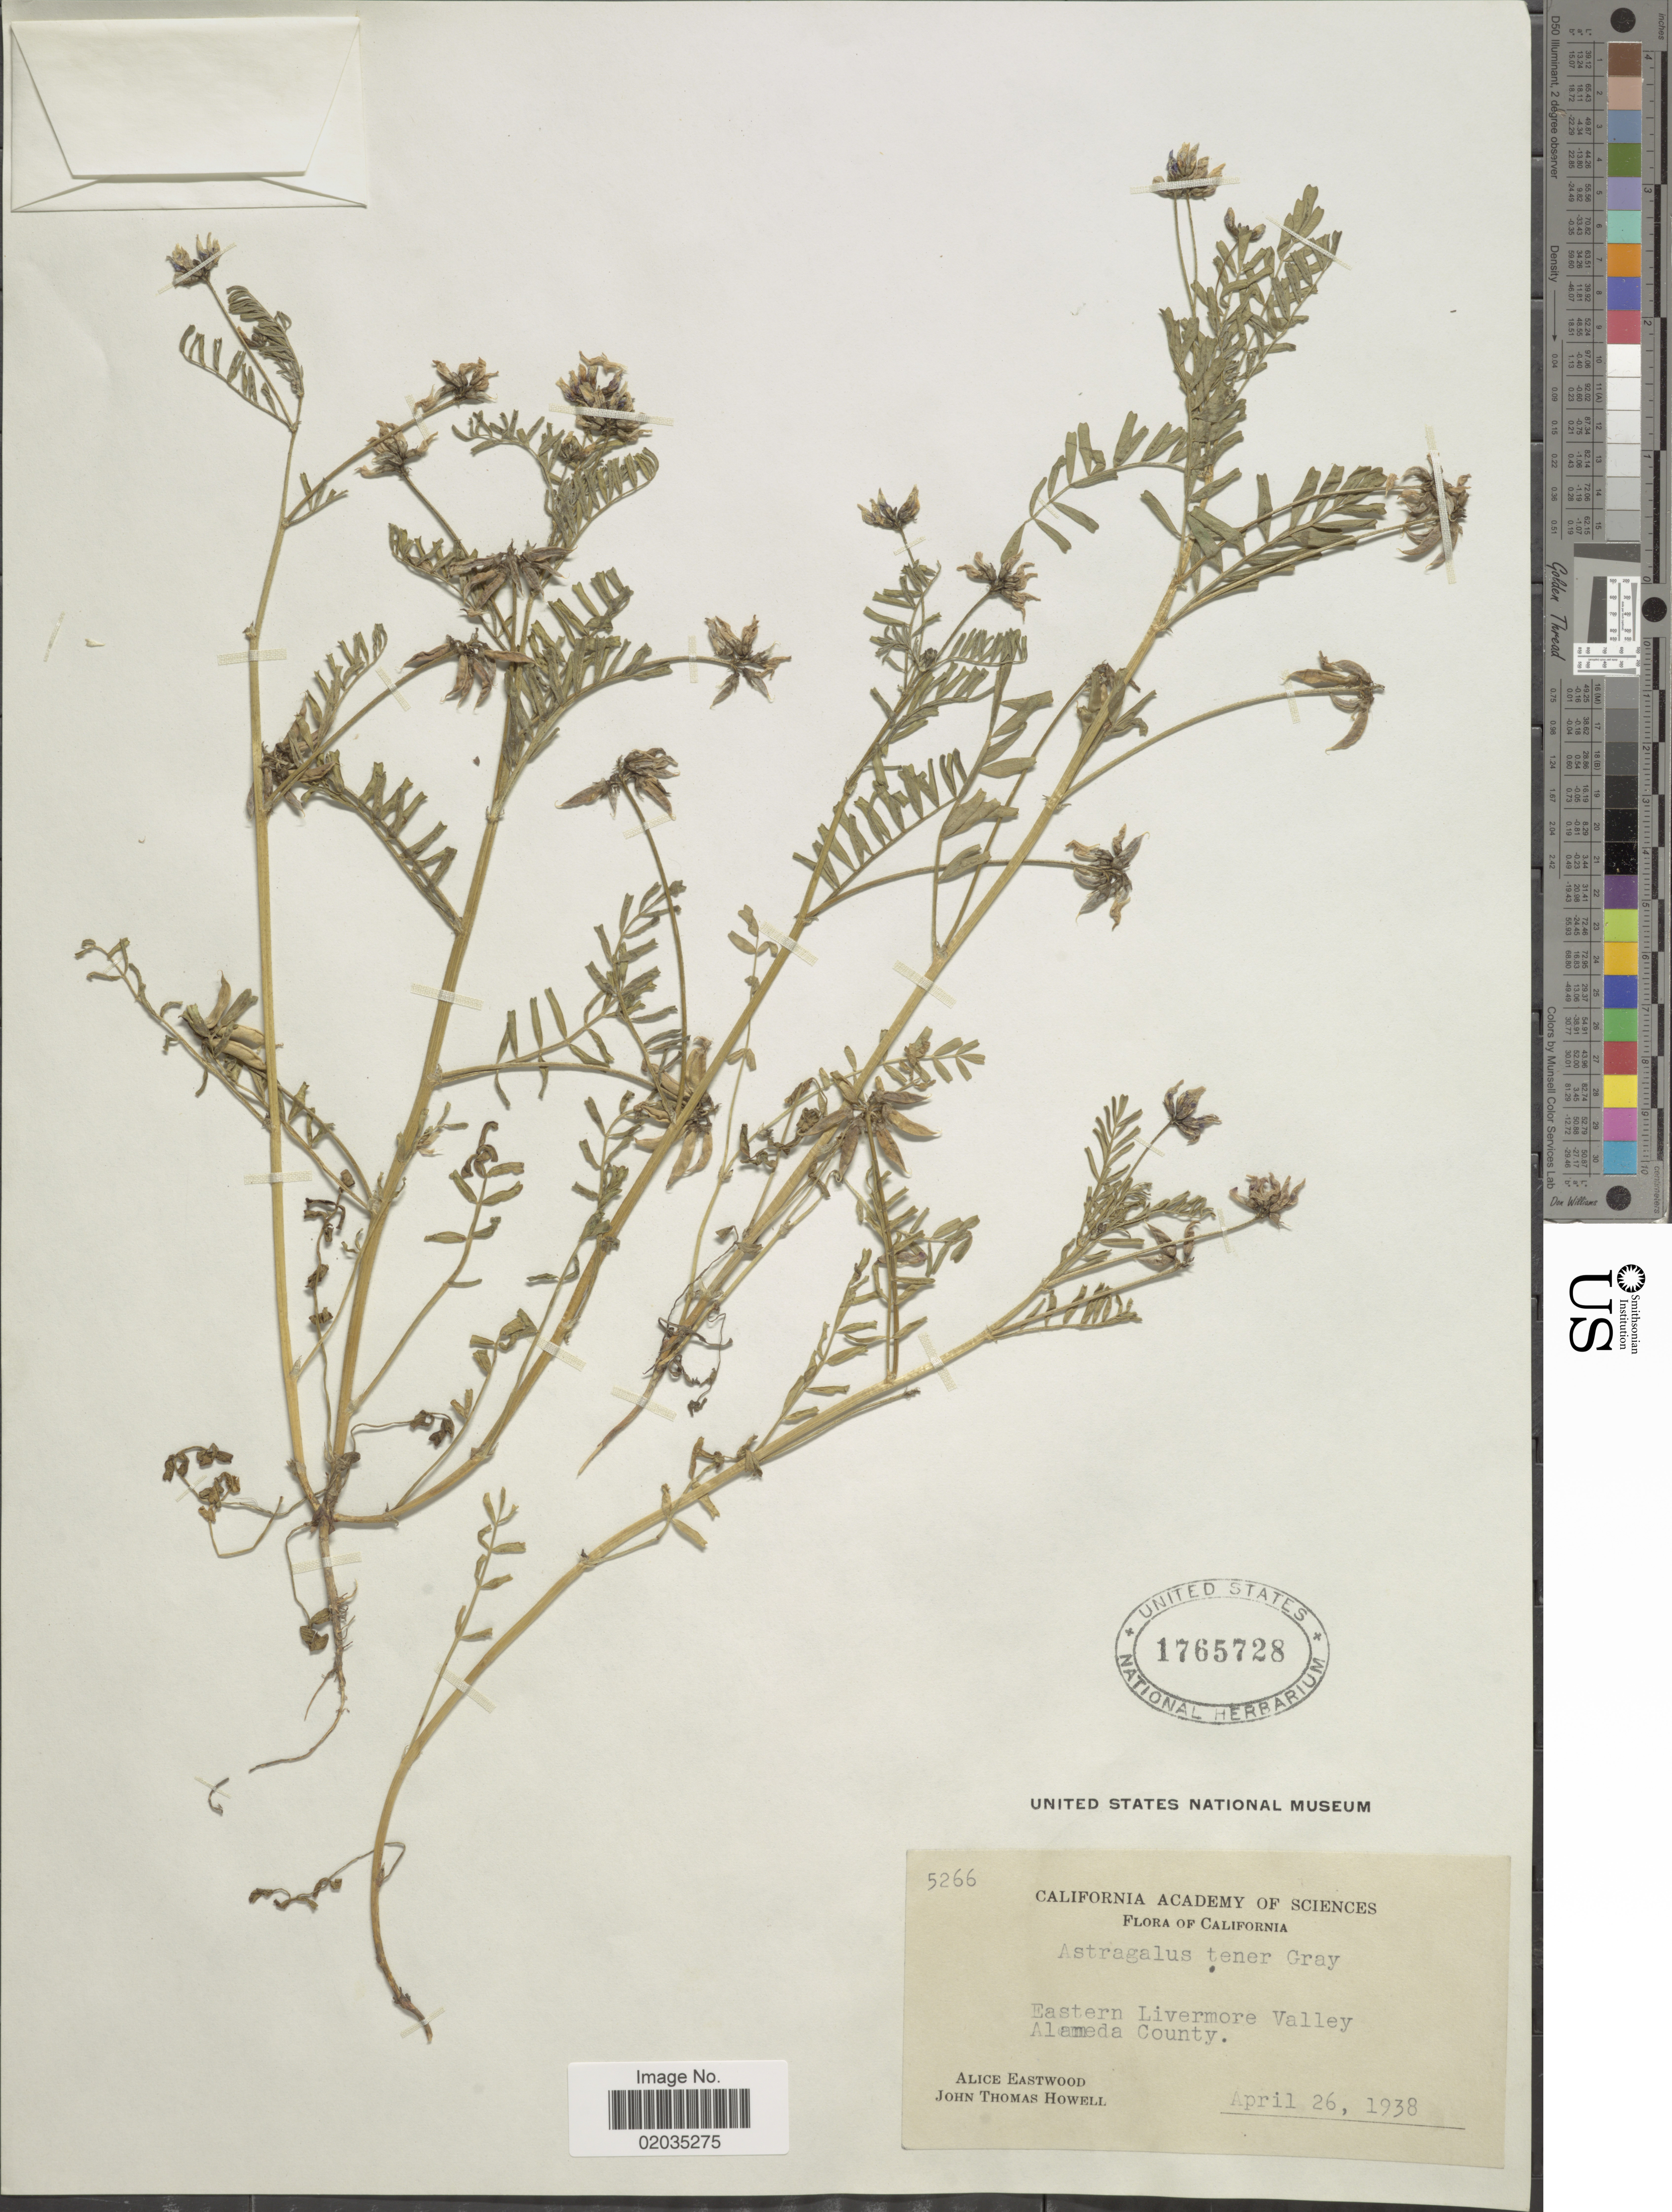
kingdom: Plantae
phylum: Tracheophyta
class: Magnoliopsida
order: Fabales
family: Fabaceae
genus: Astragalus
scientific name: Astragalus tener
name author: A. Gray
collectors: A. Eastwood & J. T. Howell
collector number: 5266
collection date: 1938-04-26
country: United States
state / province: California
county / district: Alameda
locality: Eastern Livermore Valley. Alameda County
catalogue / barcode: US 1765728